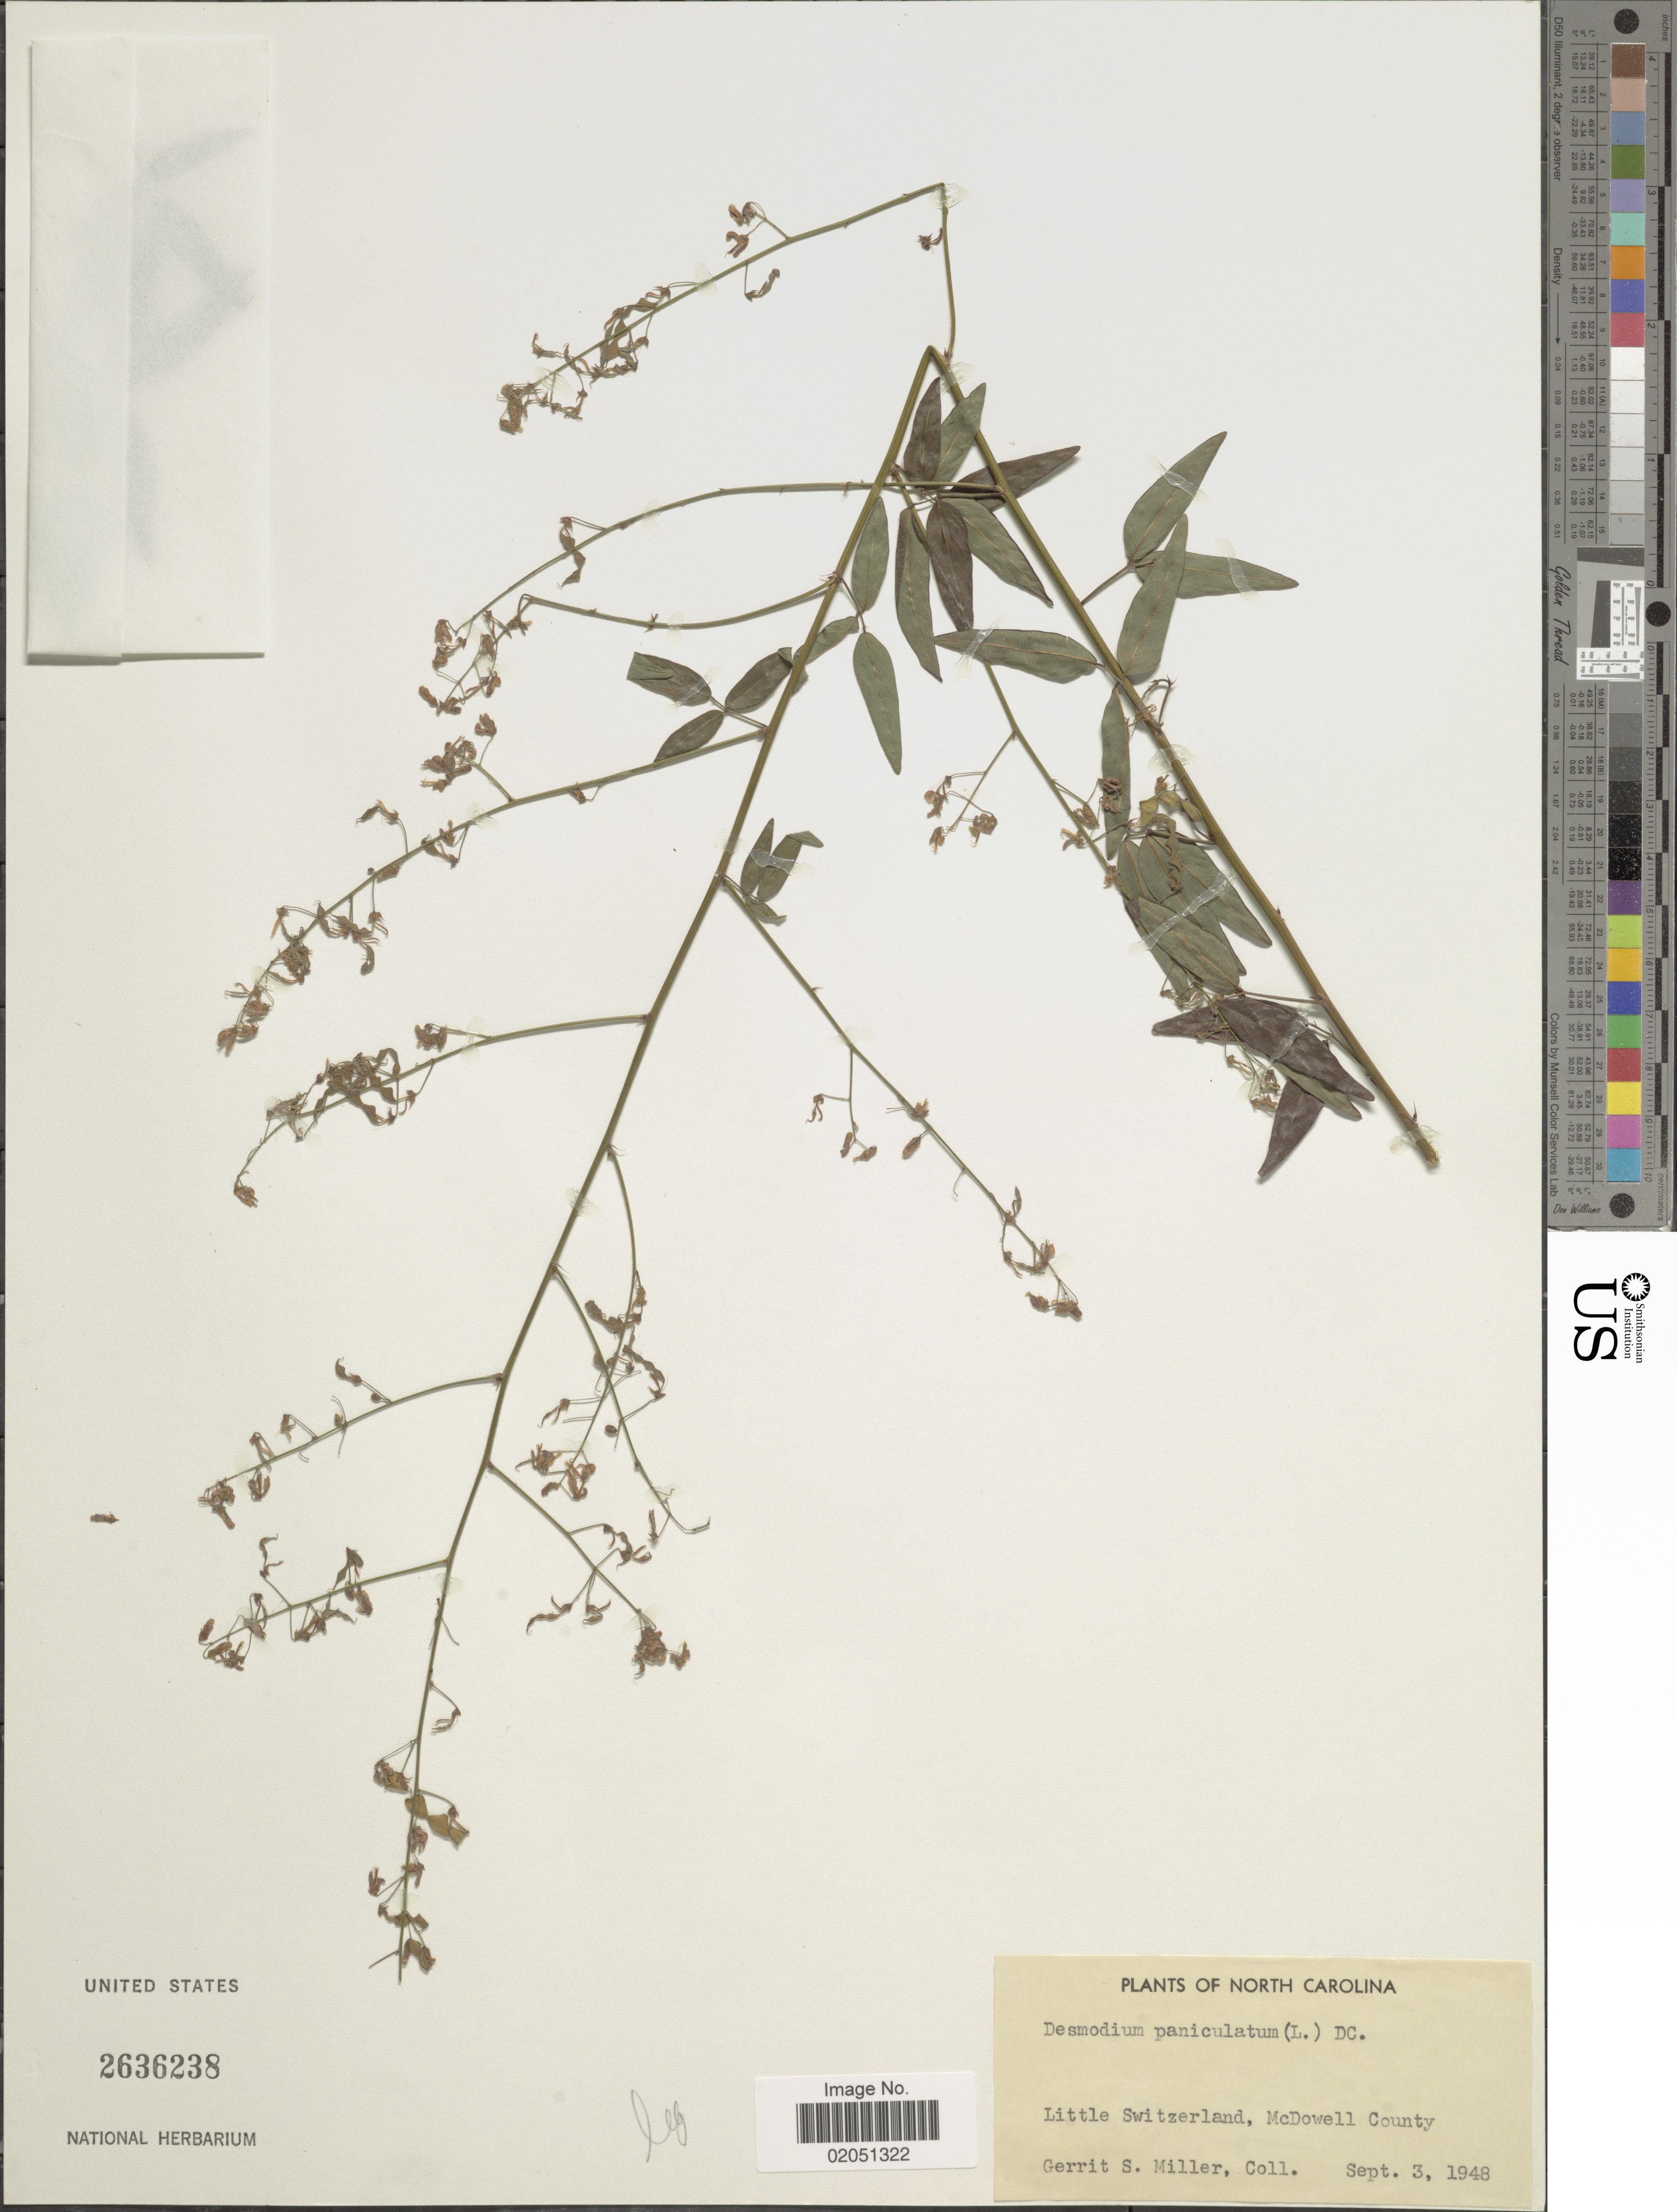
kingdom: Plantae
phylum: Tracheophyta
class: Magnoliopsida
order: Fabales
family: Fabaceae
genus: Desmodium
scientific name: Desmodium paniculatum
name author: (L.) DC.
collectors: G. S. Miller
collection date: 1948-09-03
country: United States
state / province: North Carolina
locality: Little Switzerland, McDowell County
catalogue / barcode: US 2636238